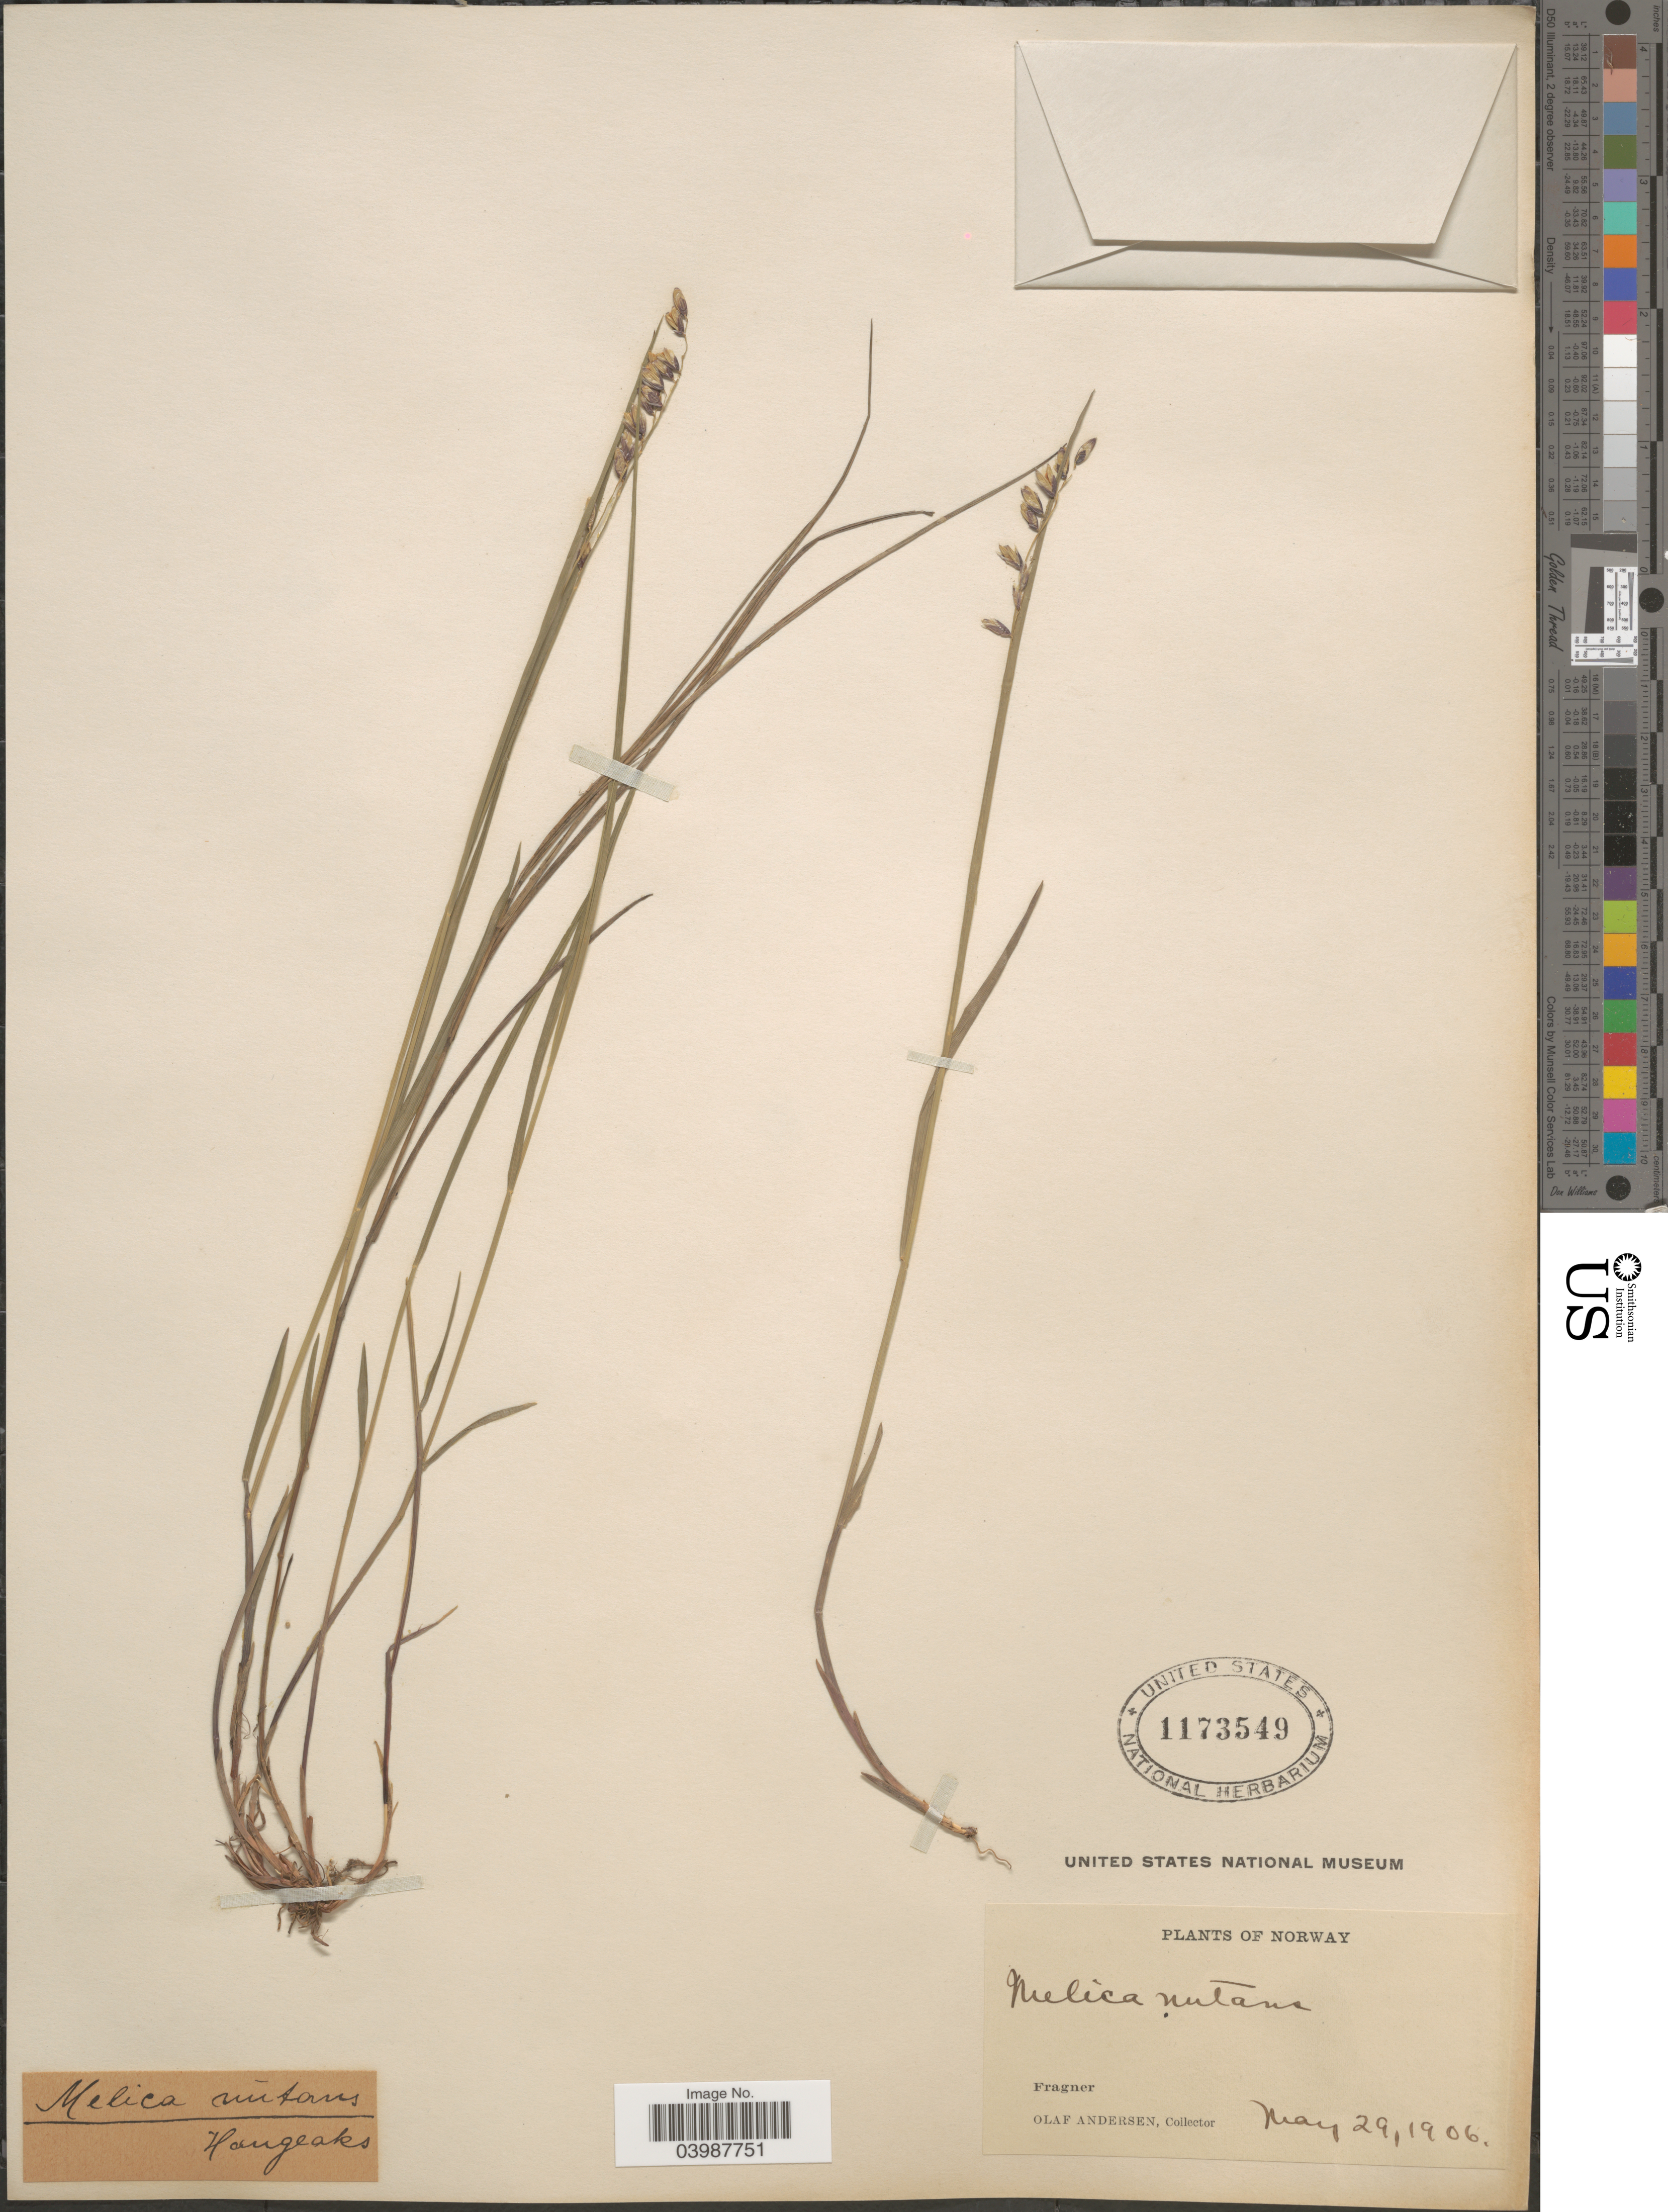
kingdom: Plantae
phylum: Tracheophyta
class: Liliopsida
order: Poales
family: Poaceae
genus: Melica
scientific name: Melica nutans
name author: L.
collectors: O. Andersen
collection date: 1906-05-29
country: Norway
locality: Fragner.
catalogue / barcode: US 1173549